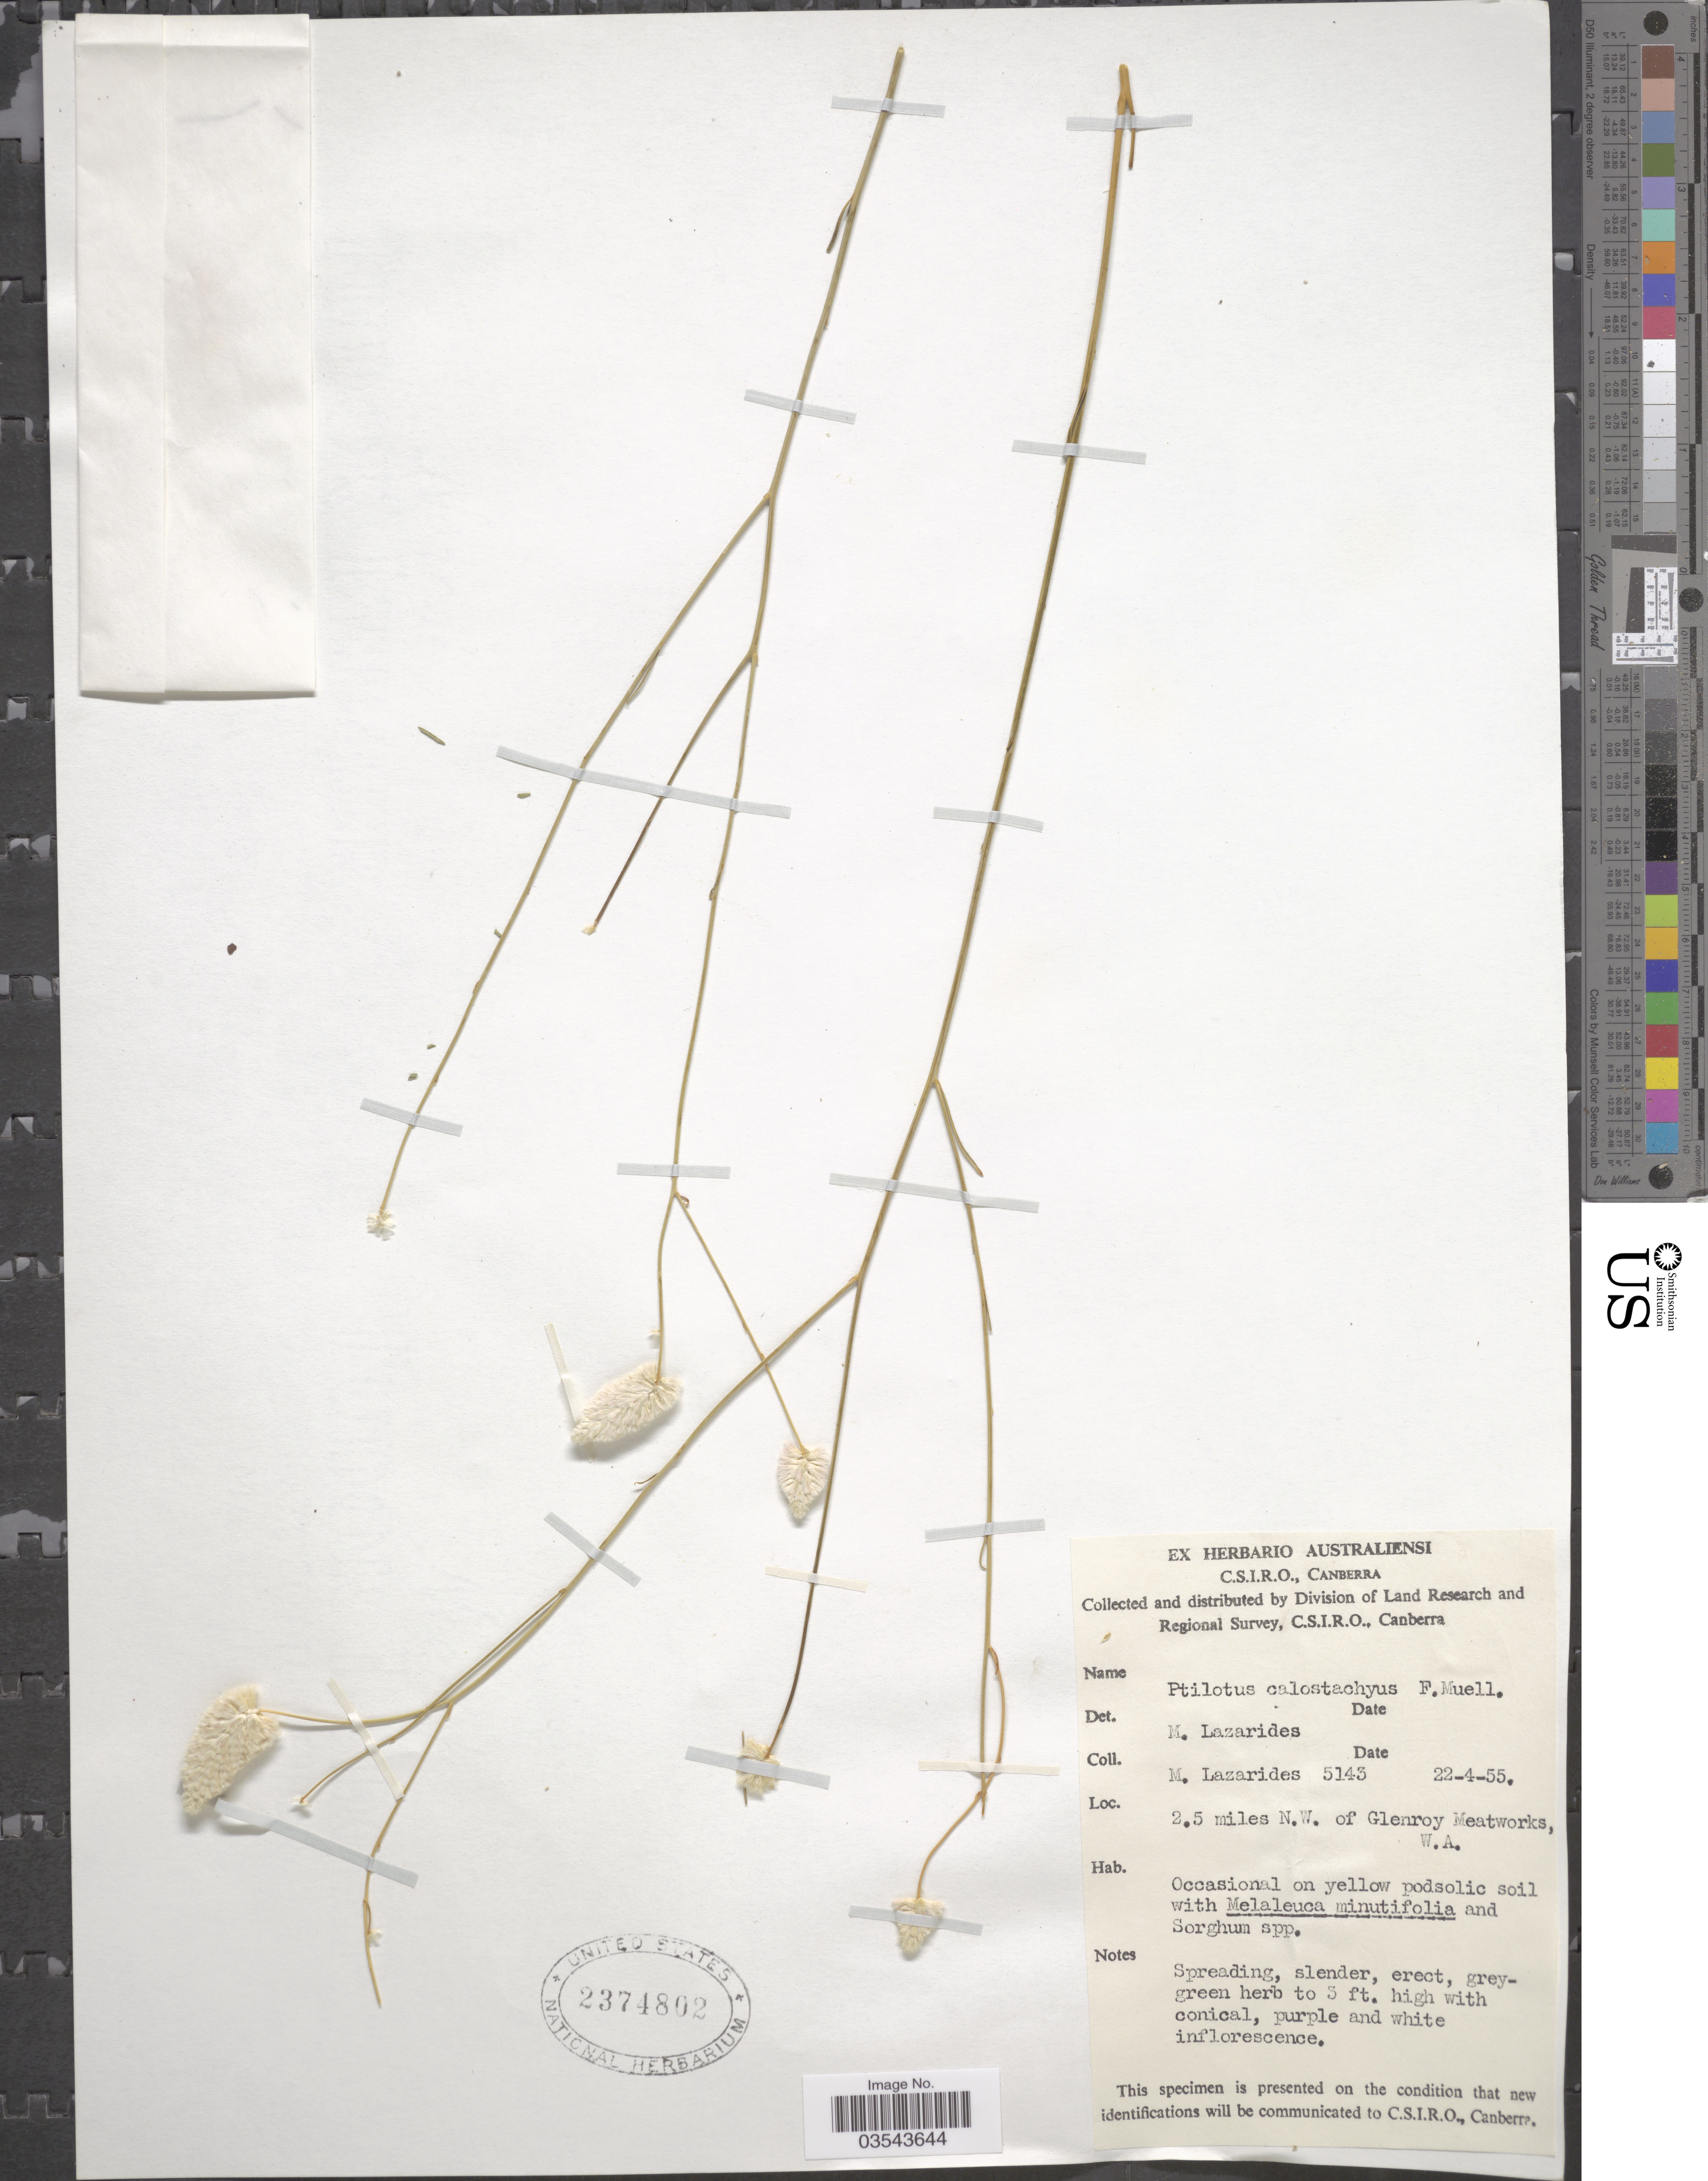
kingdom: Plantae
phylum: Tracheophyta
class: Magnoliopsida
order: Caryophyllales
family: Amaranthaceae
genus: Ptilotus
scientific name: Ptilotus calostachyus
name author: F. Muell.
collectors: M. Lazarides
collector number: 5143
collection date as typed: Transcribed d/m/y: 22/4/55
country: Australia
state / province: Western Australia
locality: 2.5 miles N.W. of Glenroy Meatworks, W.A.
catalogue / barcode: US 2374802